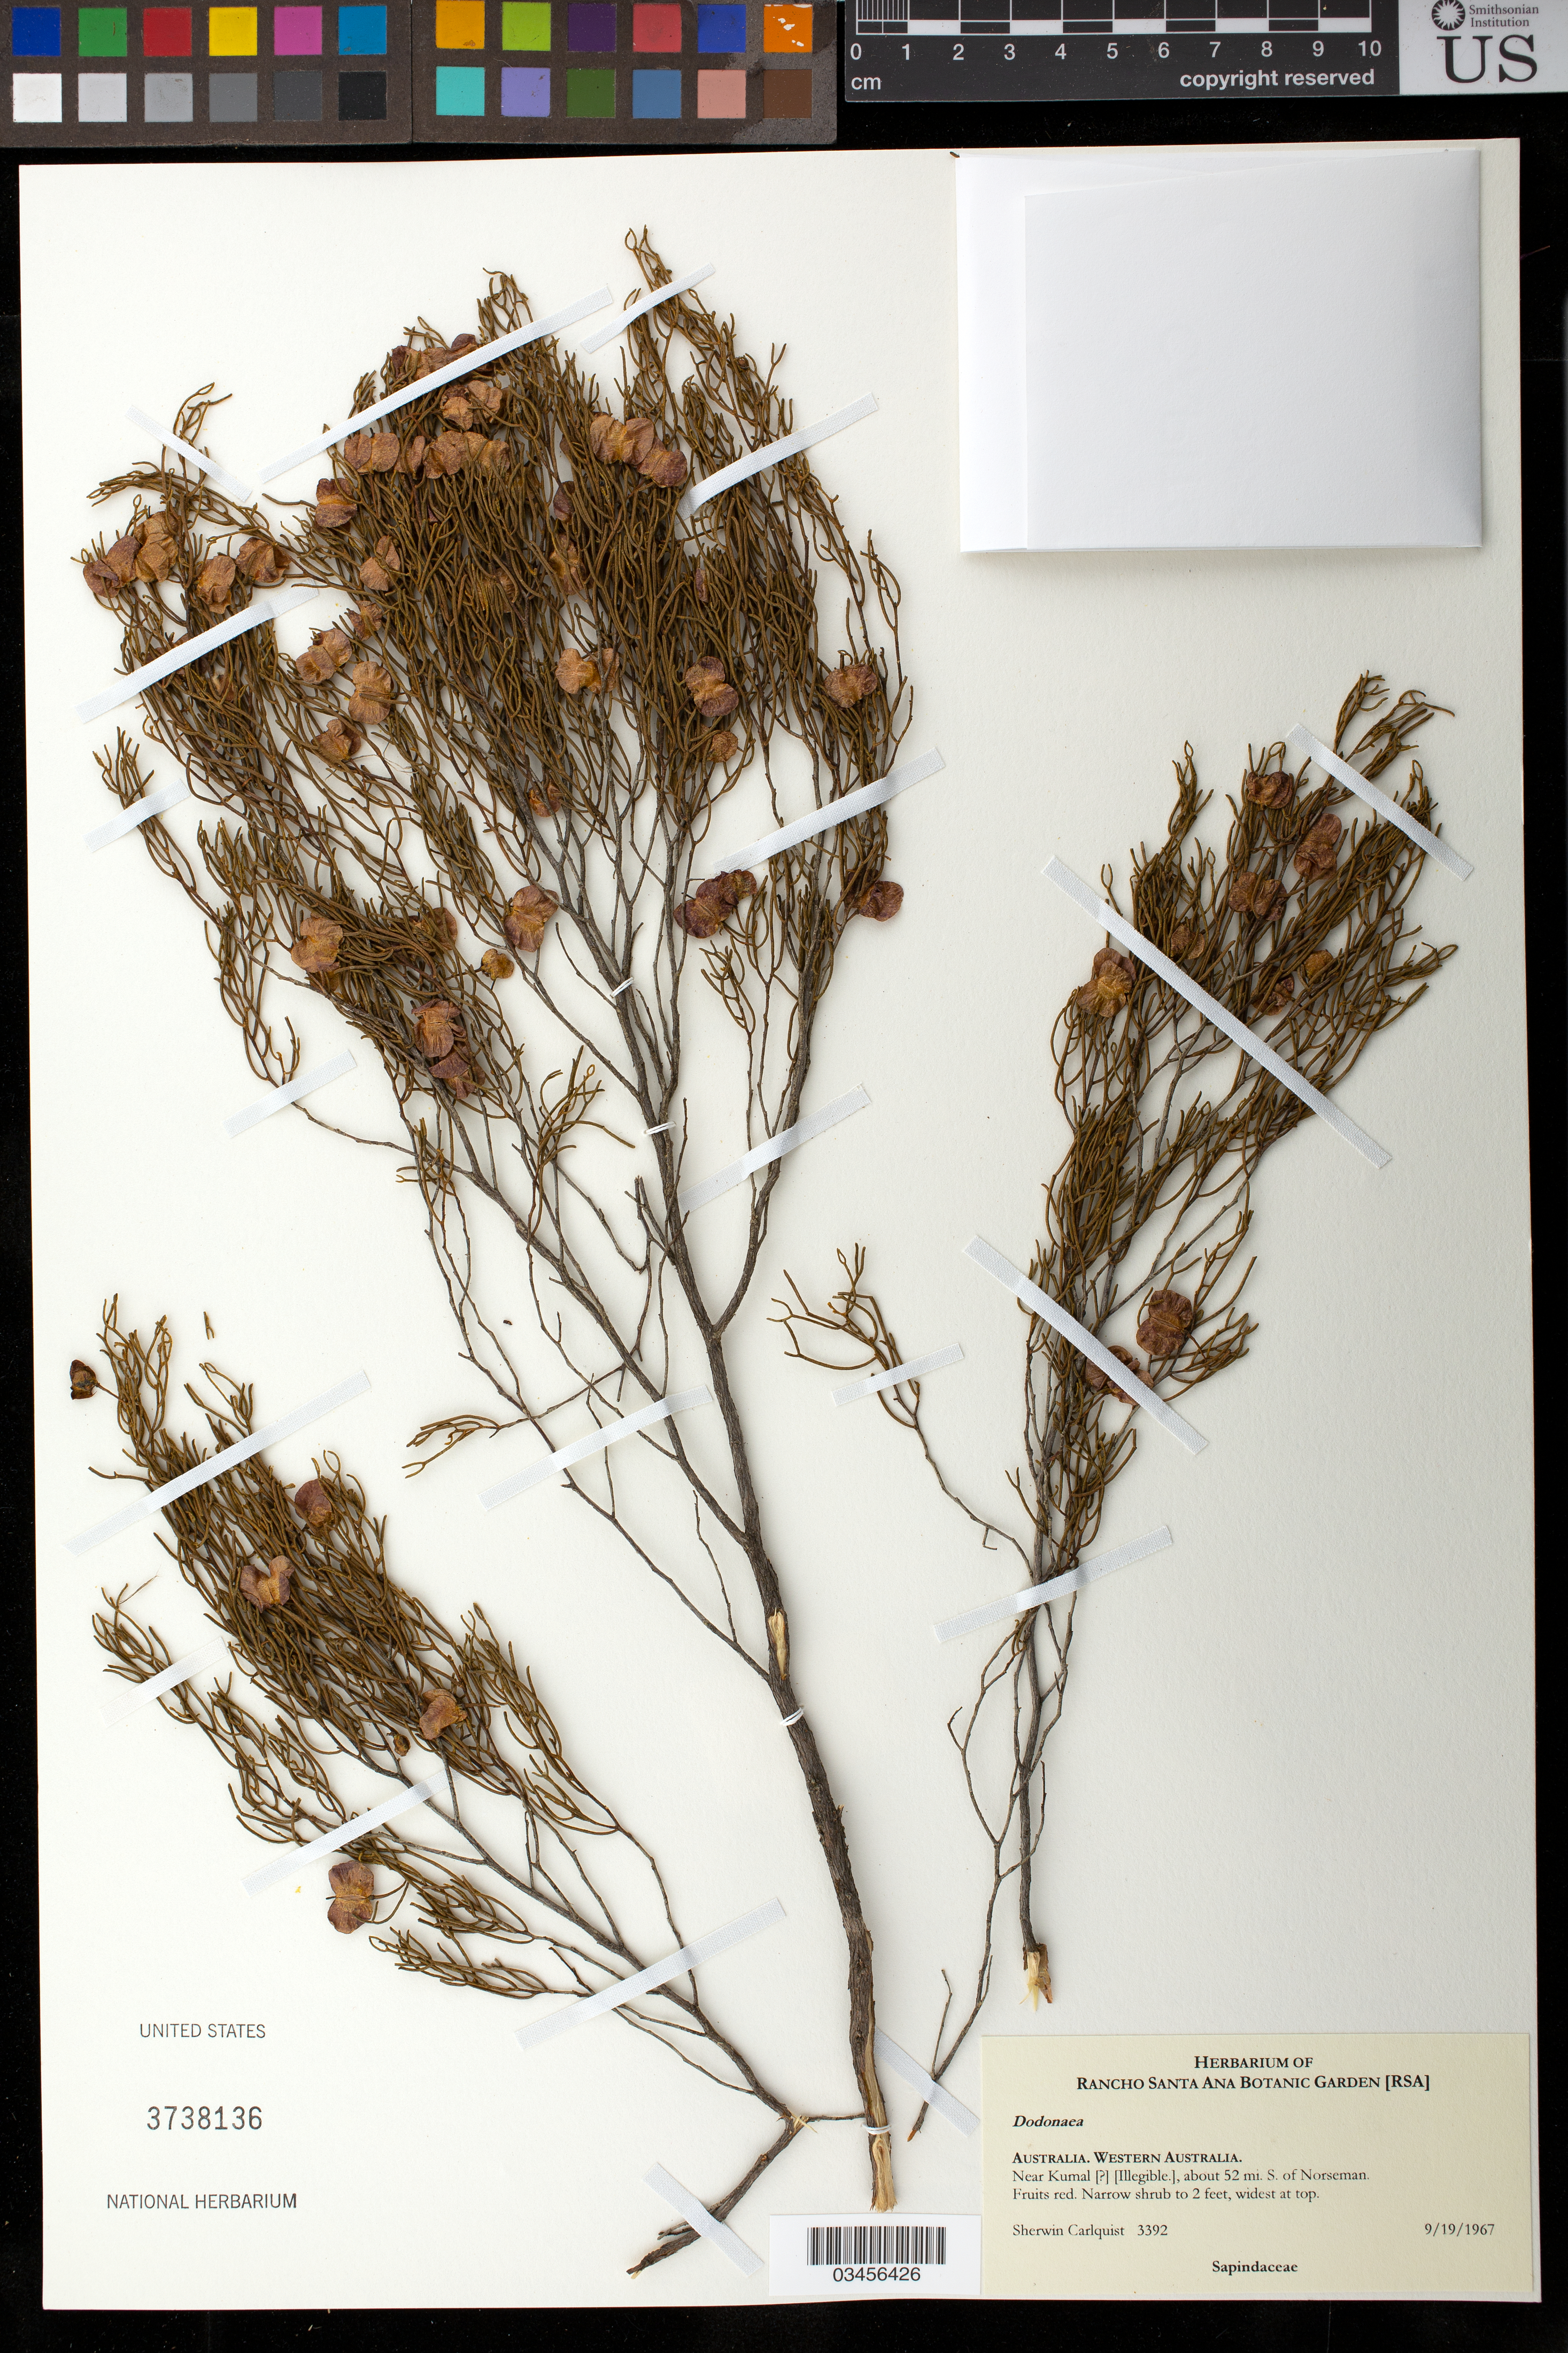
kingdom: Plantae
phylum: Tracheophyta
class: Magnoliopsida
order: Sapindales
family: Sapindaceae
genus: Dodonaea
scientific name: Dodonaea sp.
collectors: S. Carlquist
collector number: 3392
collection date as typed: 19 Sep 1967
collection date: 1967-09-19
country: Australia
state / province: Western Australia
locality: Near Kumal (?) [illegible], about 52 mi. S of Norseman.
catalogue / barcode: US 3738136